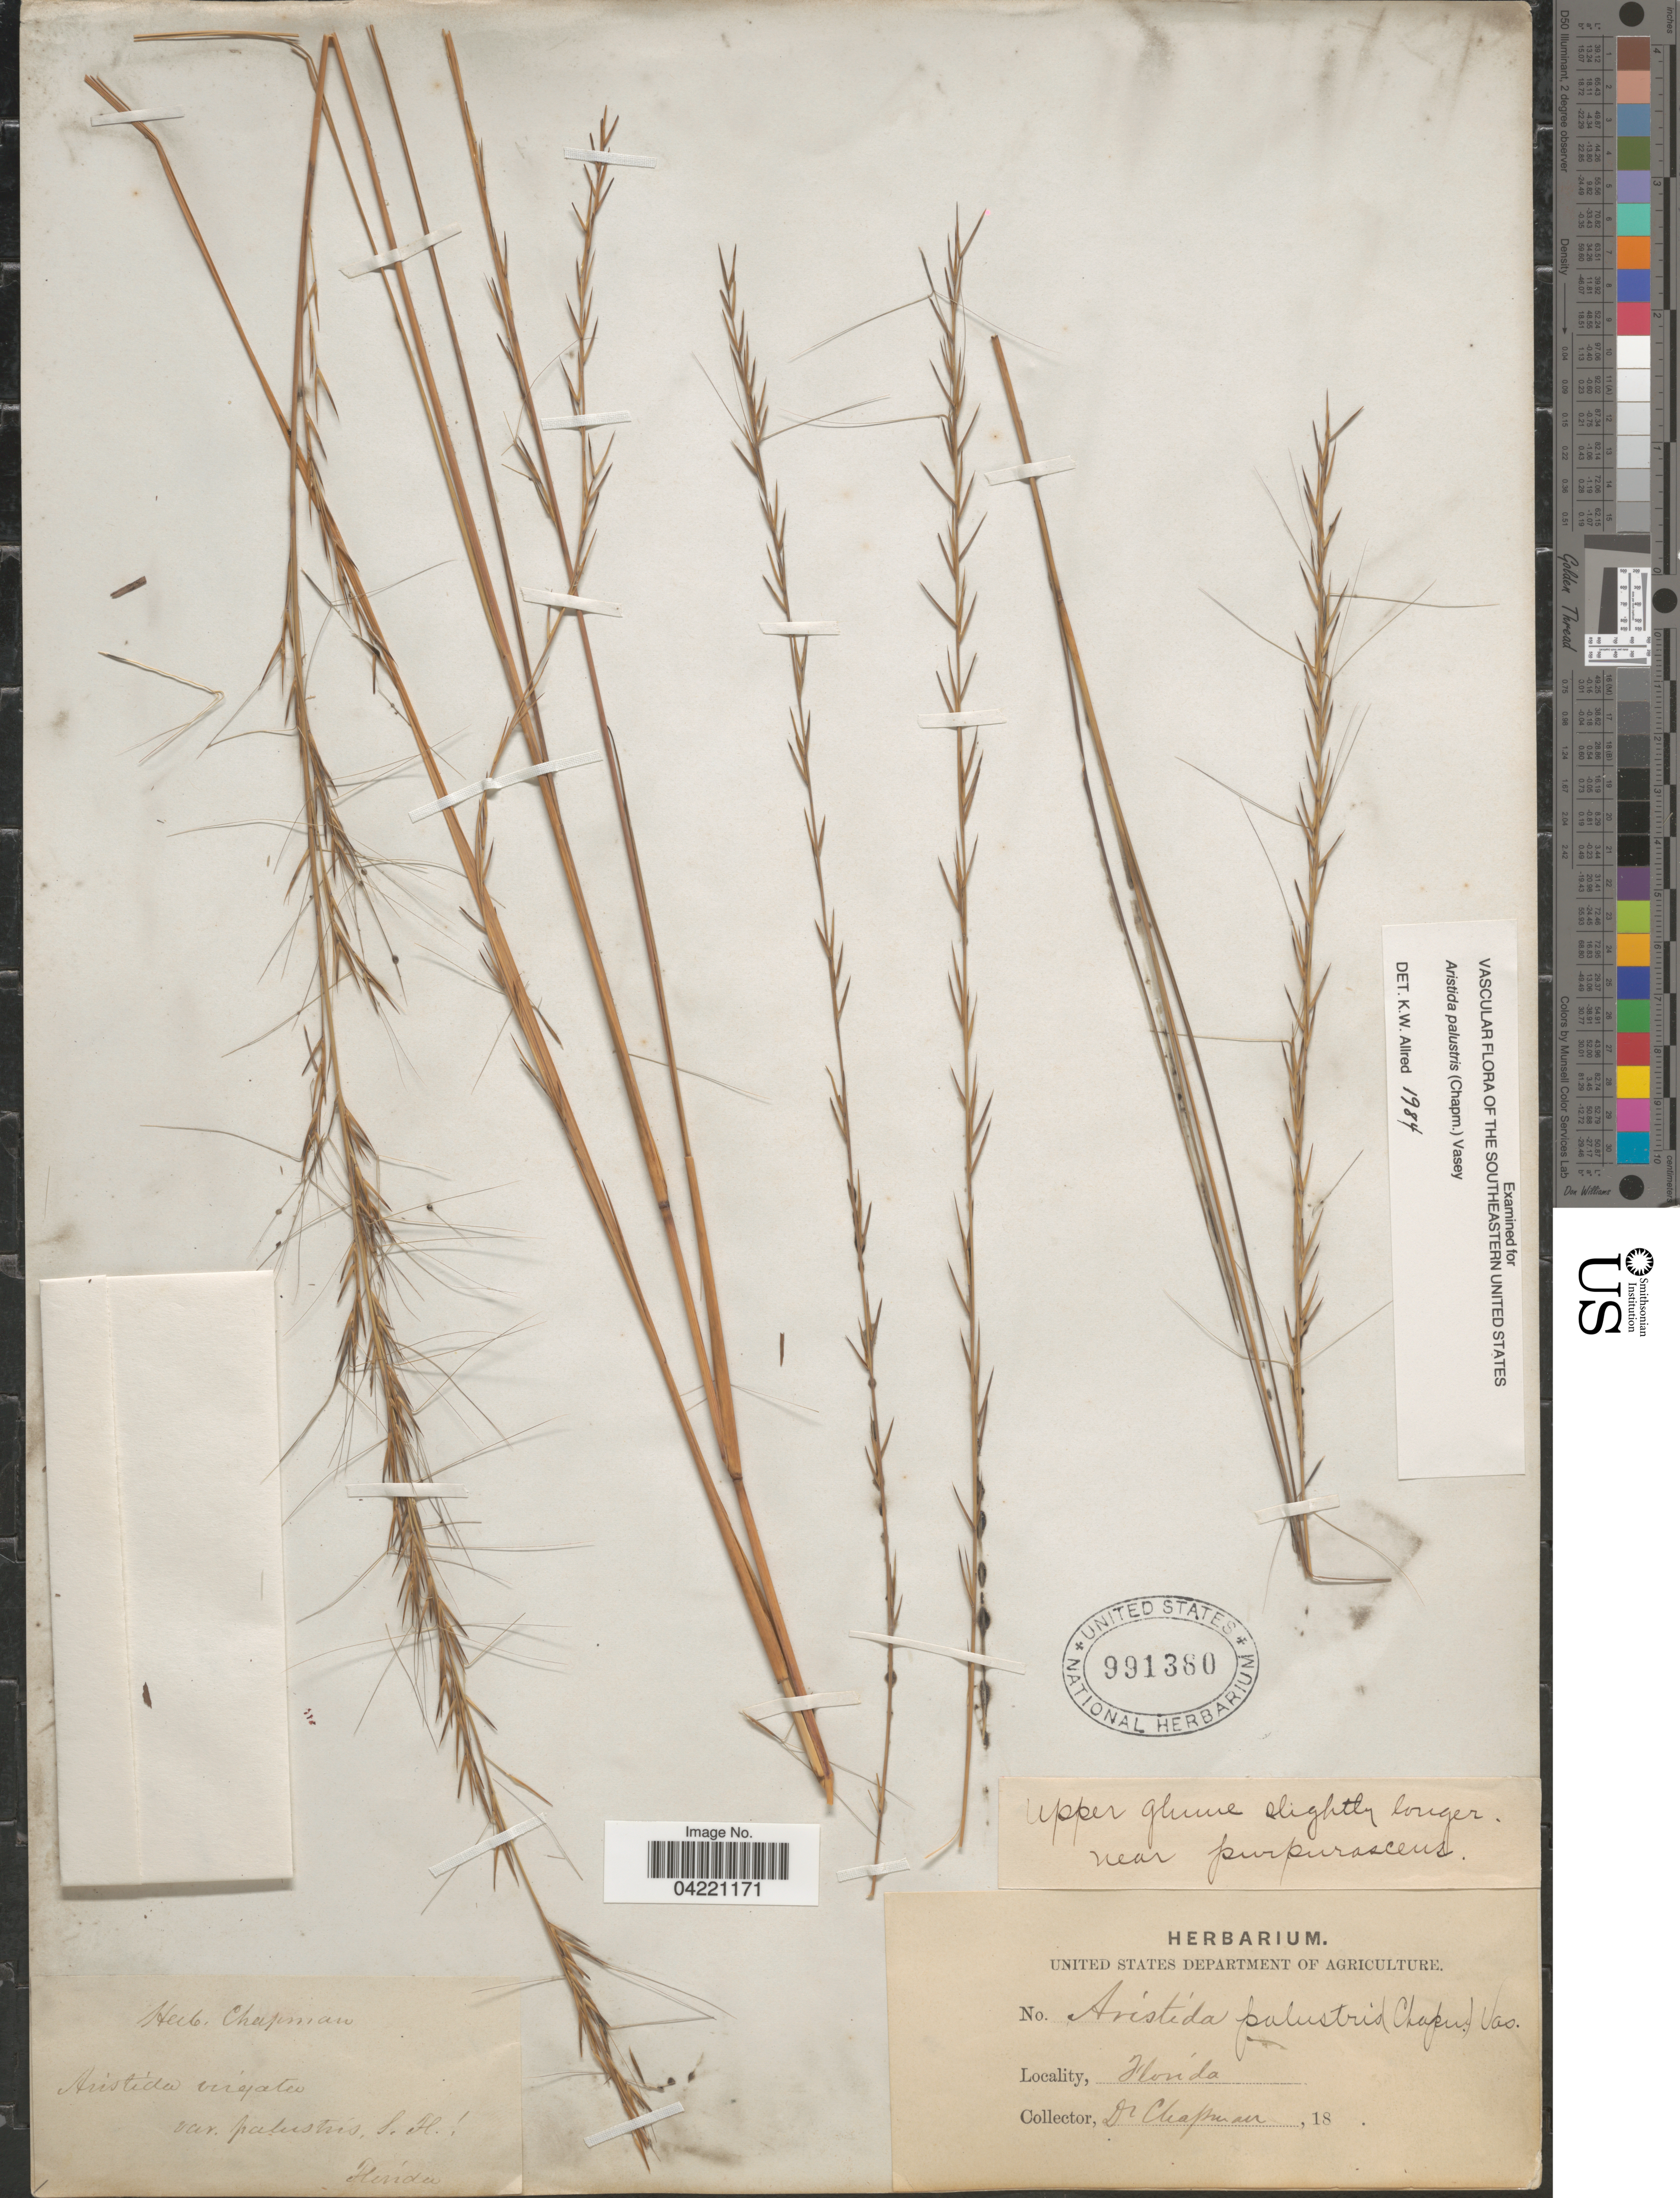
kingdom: Plantae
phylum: Tracheophyta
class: Liliopsida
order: Poales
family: Poaceae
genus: Aristida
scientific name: Aristida palustris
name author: (Chapm.) Vasey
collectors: A. Chapman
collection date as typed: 18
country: United States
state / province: Florida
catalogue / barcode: US 991380